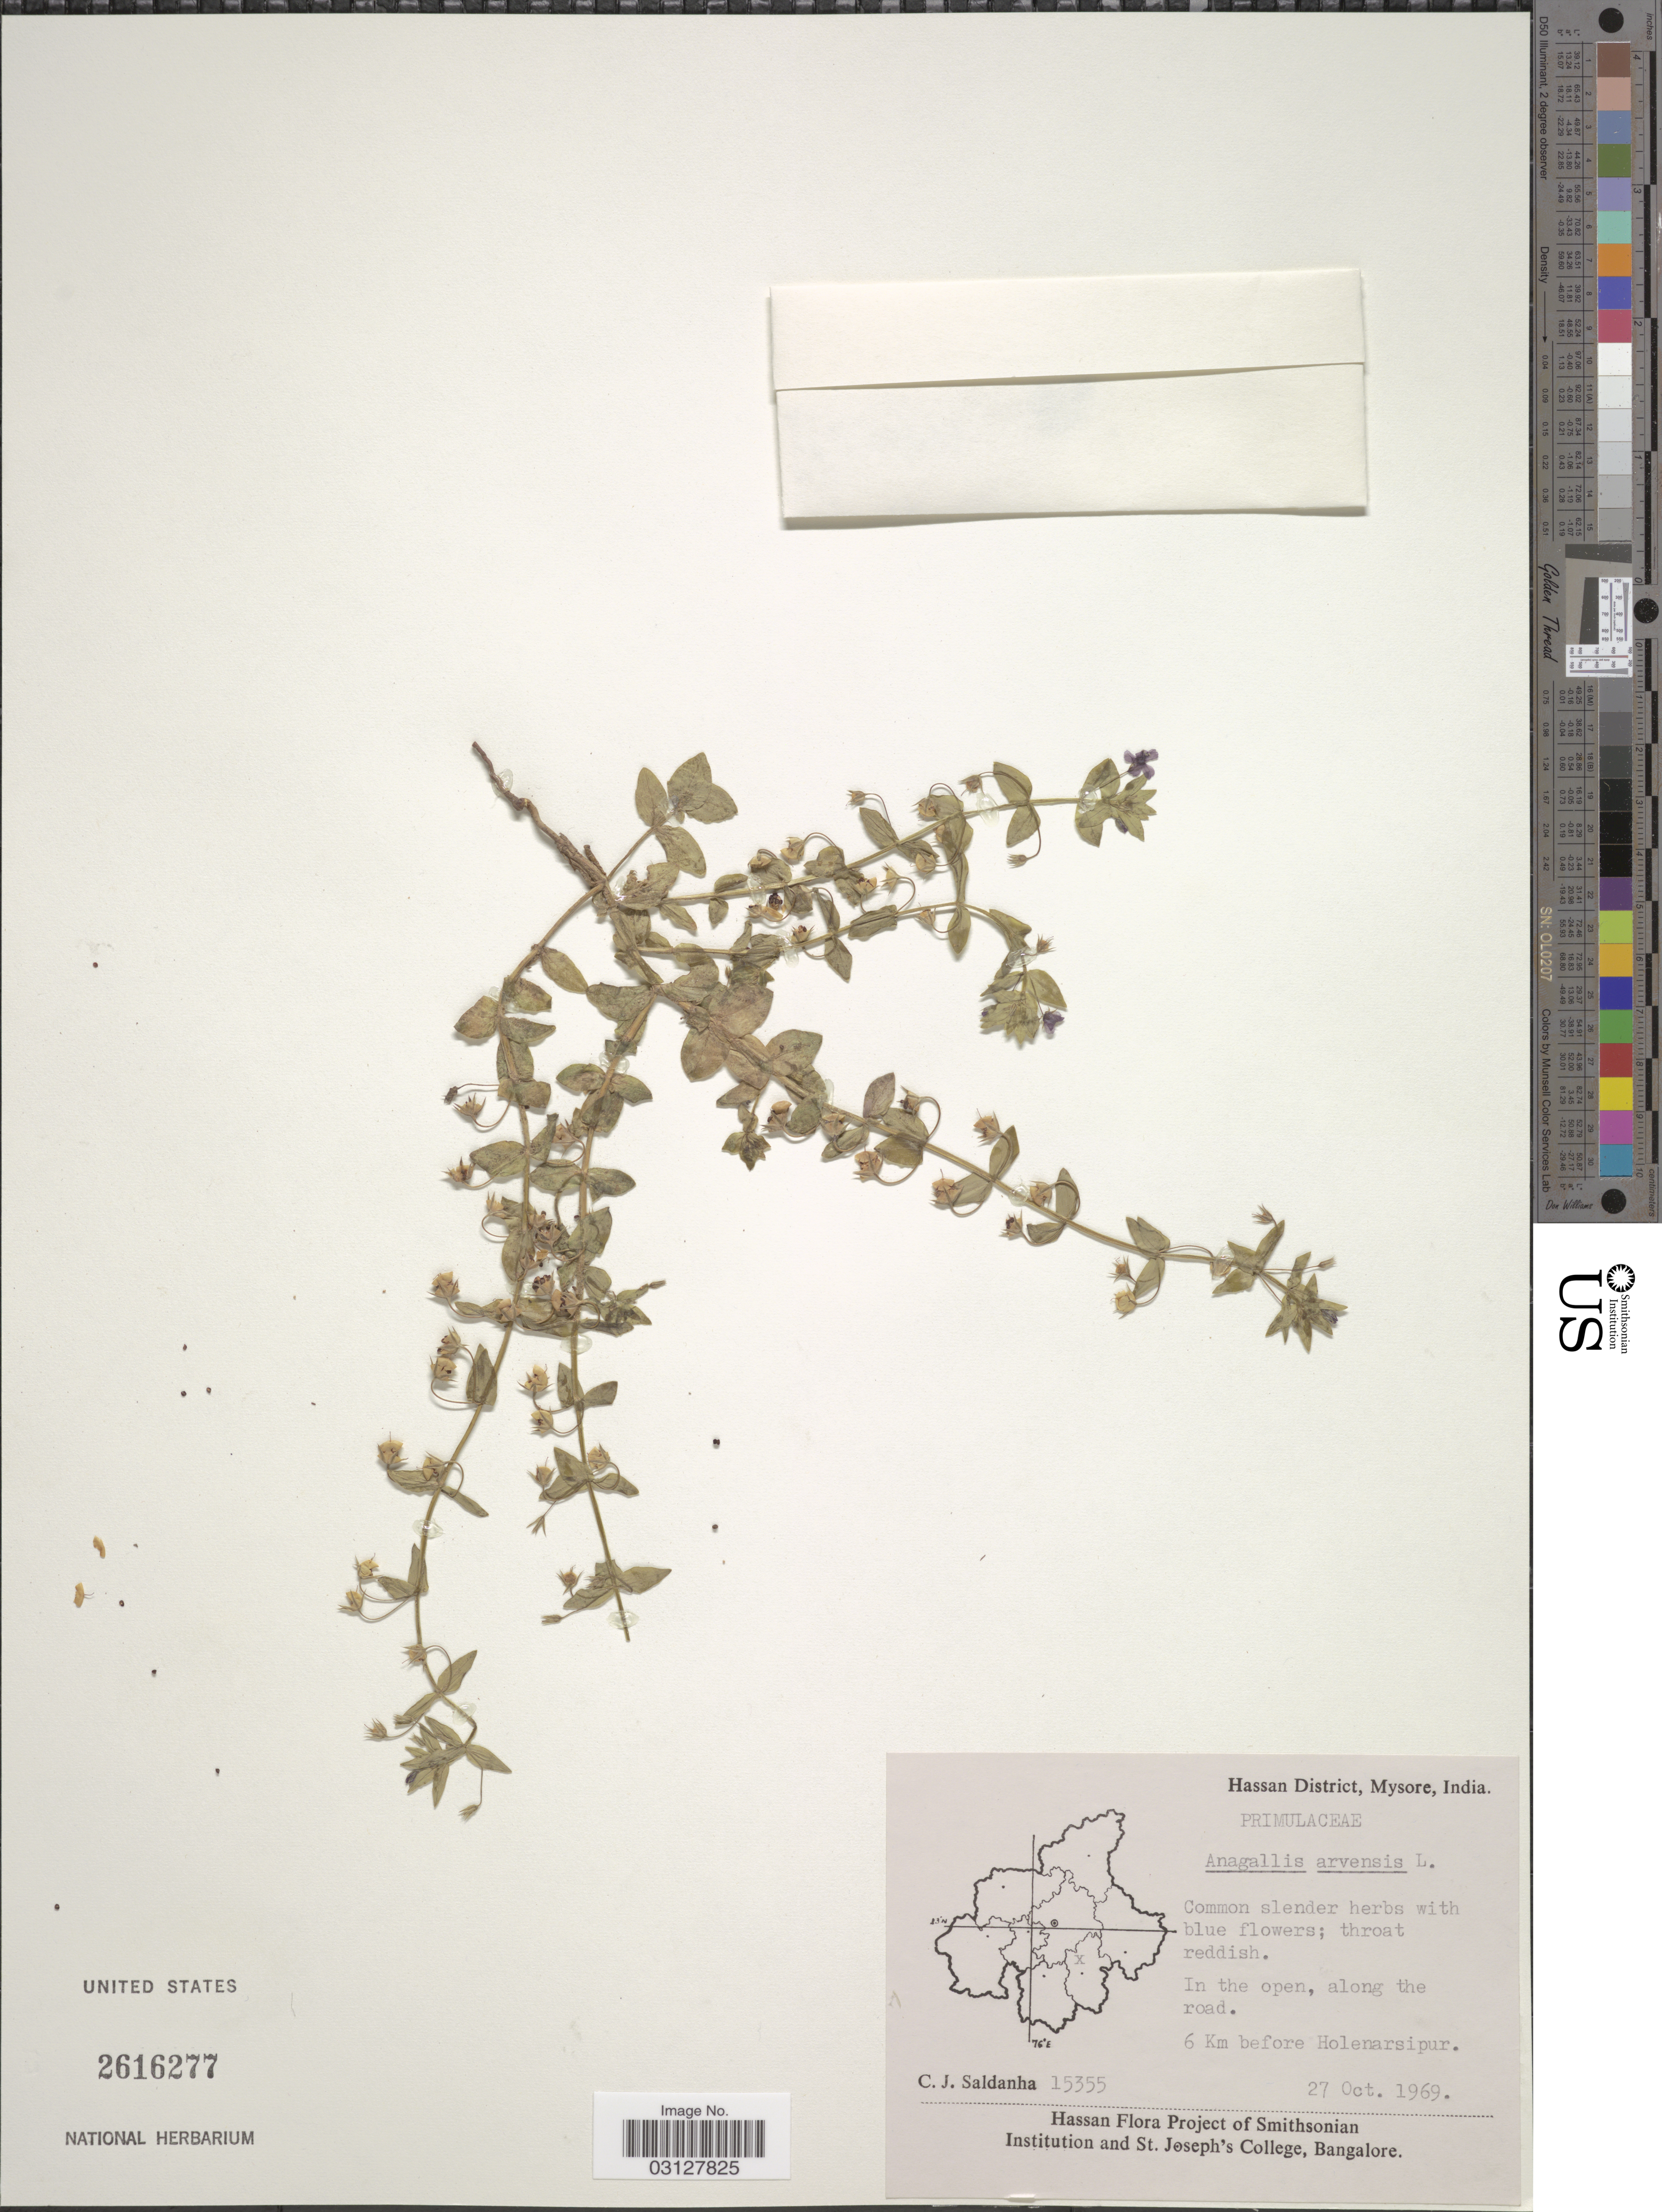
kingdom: Plantae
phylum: Tracheophyta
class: Magnoliopsida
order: Ericales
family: Primulaceae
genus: Anagallis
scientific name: Anagallis arvensis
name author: L.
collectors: C. J. Saldanha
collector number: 15355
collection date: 1969-10-27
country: India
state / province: Karnataka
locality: Hassan District, Mysore. 6 Km before Holenarsipur.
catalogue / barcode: US 2616277